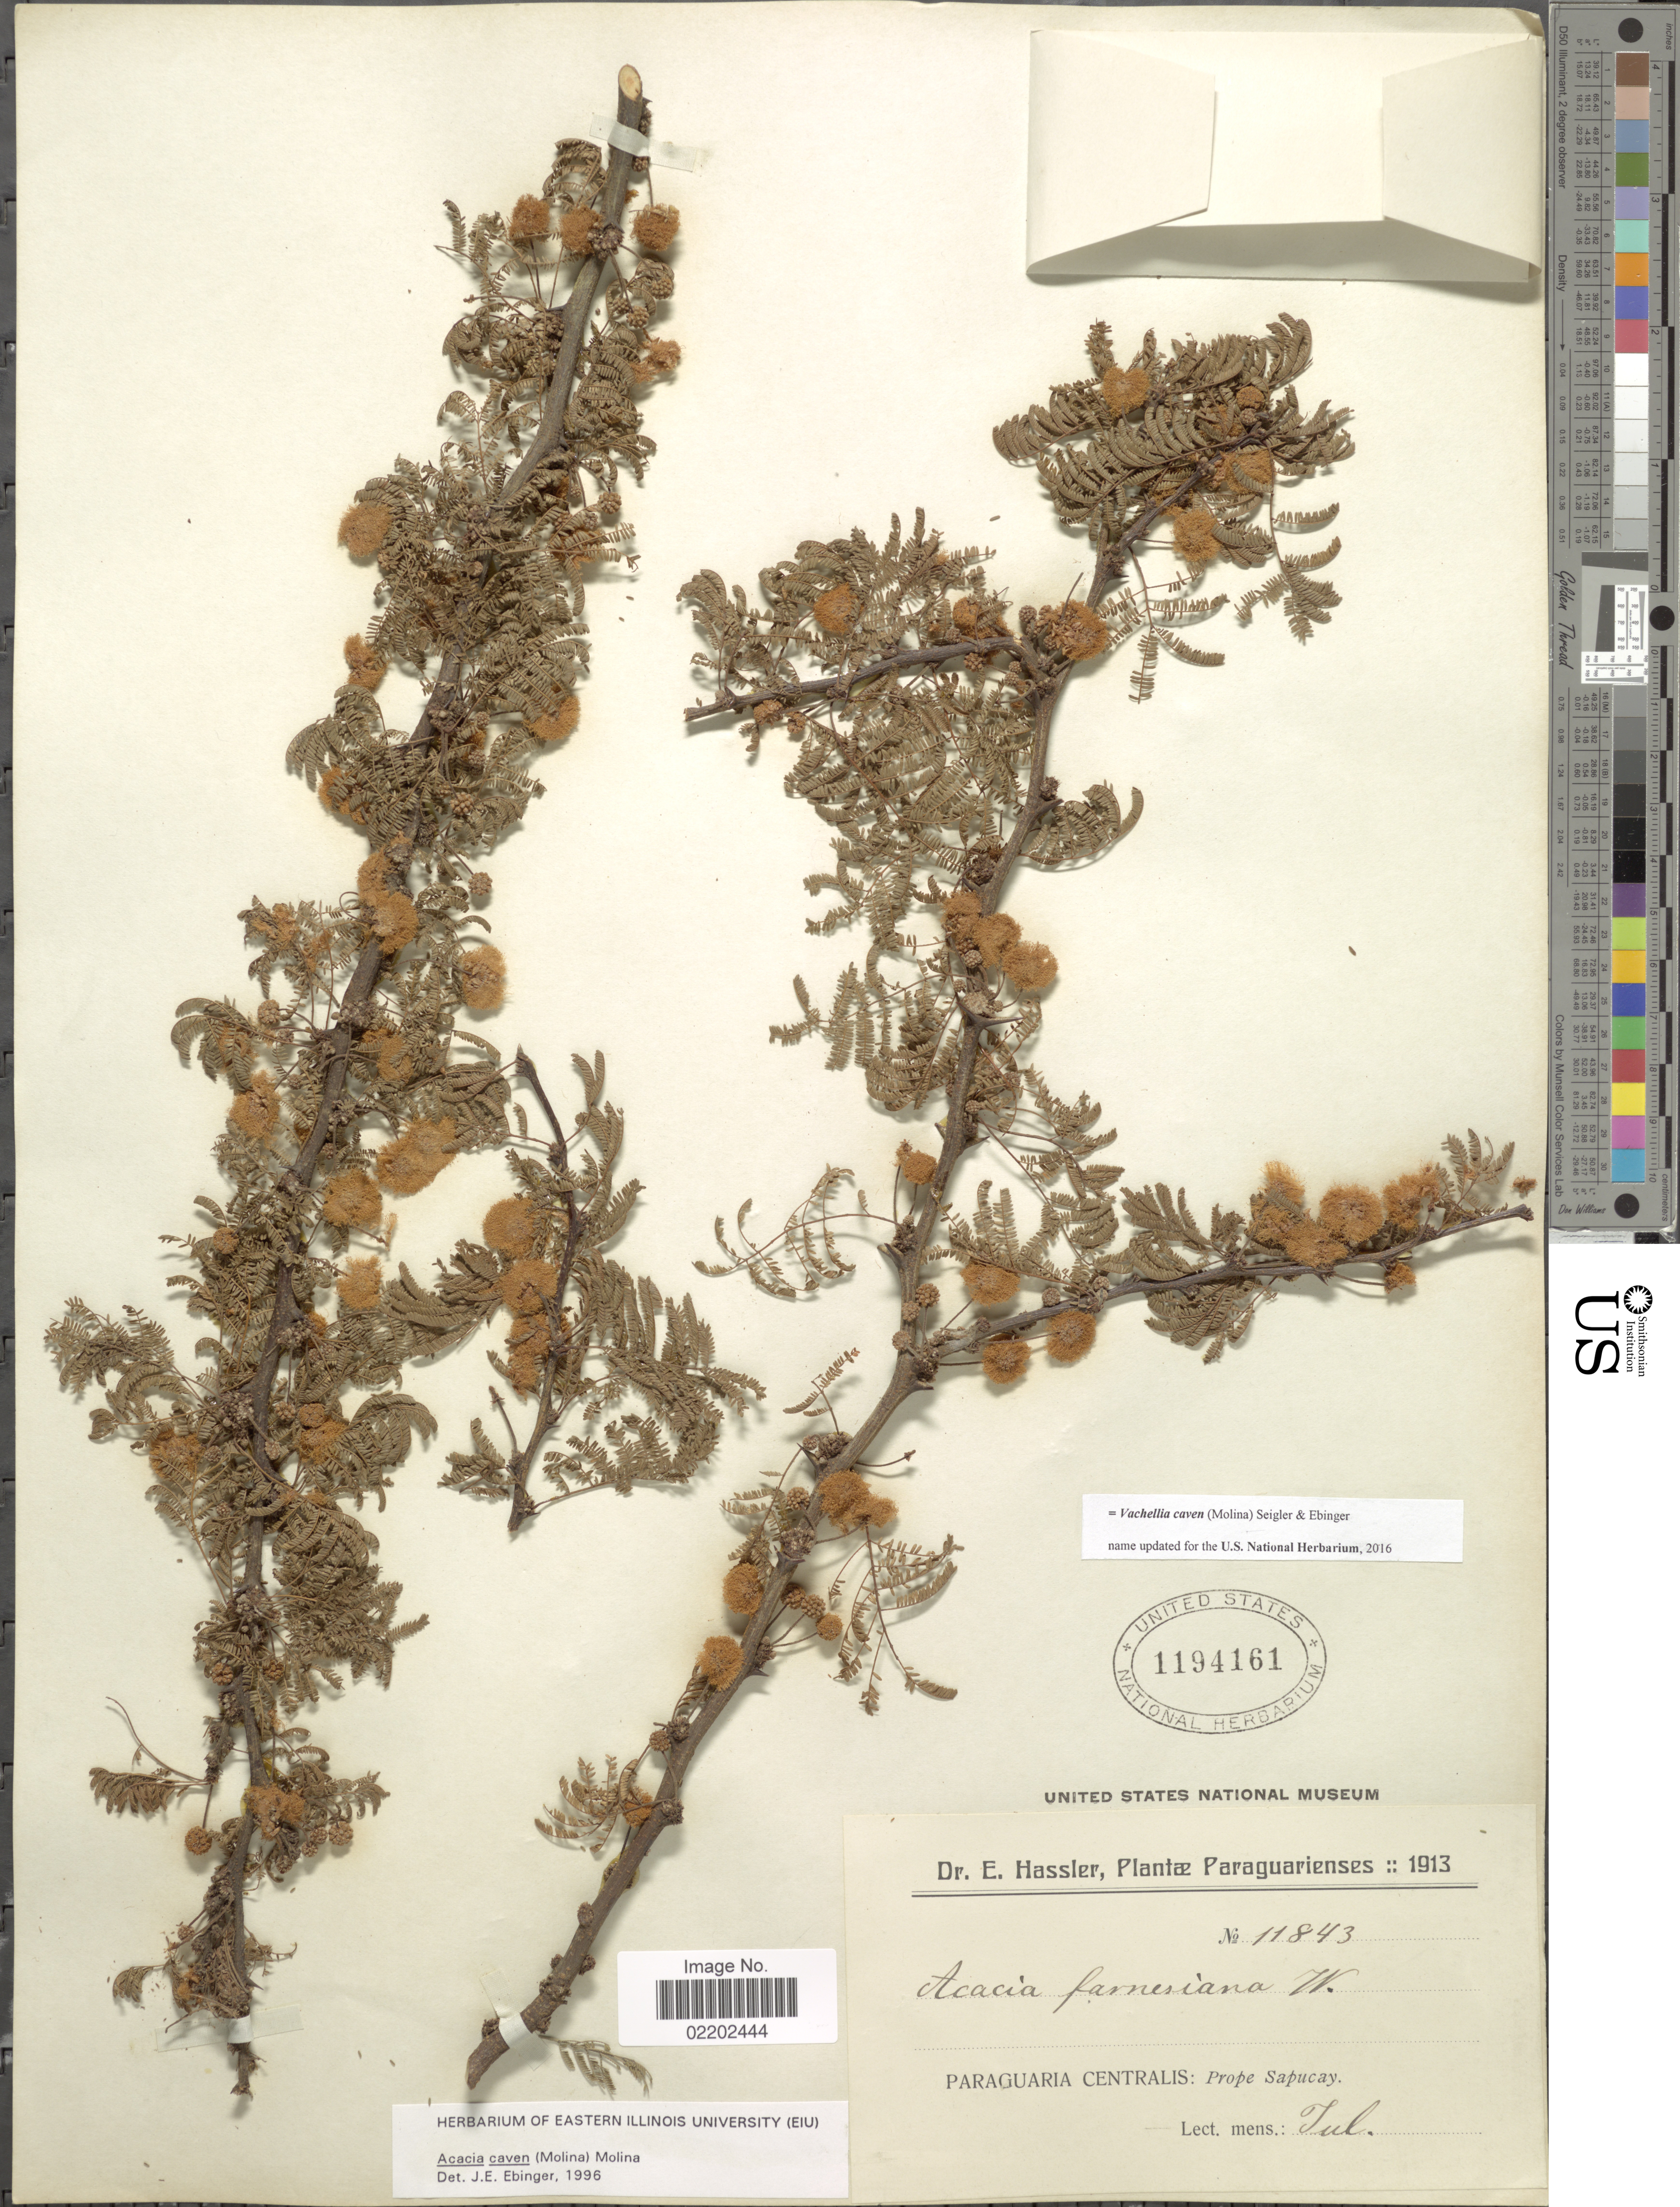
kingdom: Plantae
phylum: Tracheophyta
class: Magnoliopsida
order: Fabales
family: Fabaceae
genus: Vachellia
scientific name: Vachellia caven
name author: (Molina) Seigler & Ebinger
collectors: E. Hassler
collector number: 11843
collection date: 1913-07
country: Paraguay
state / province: Paraguari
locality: Paraguaria Centralis: Prope Sapucay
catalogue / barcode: US 1194161